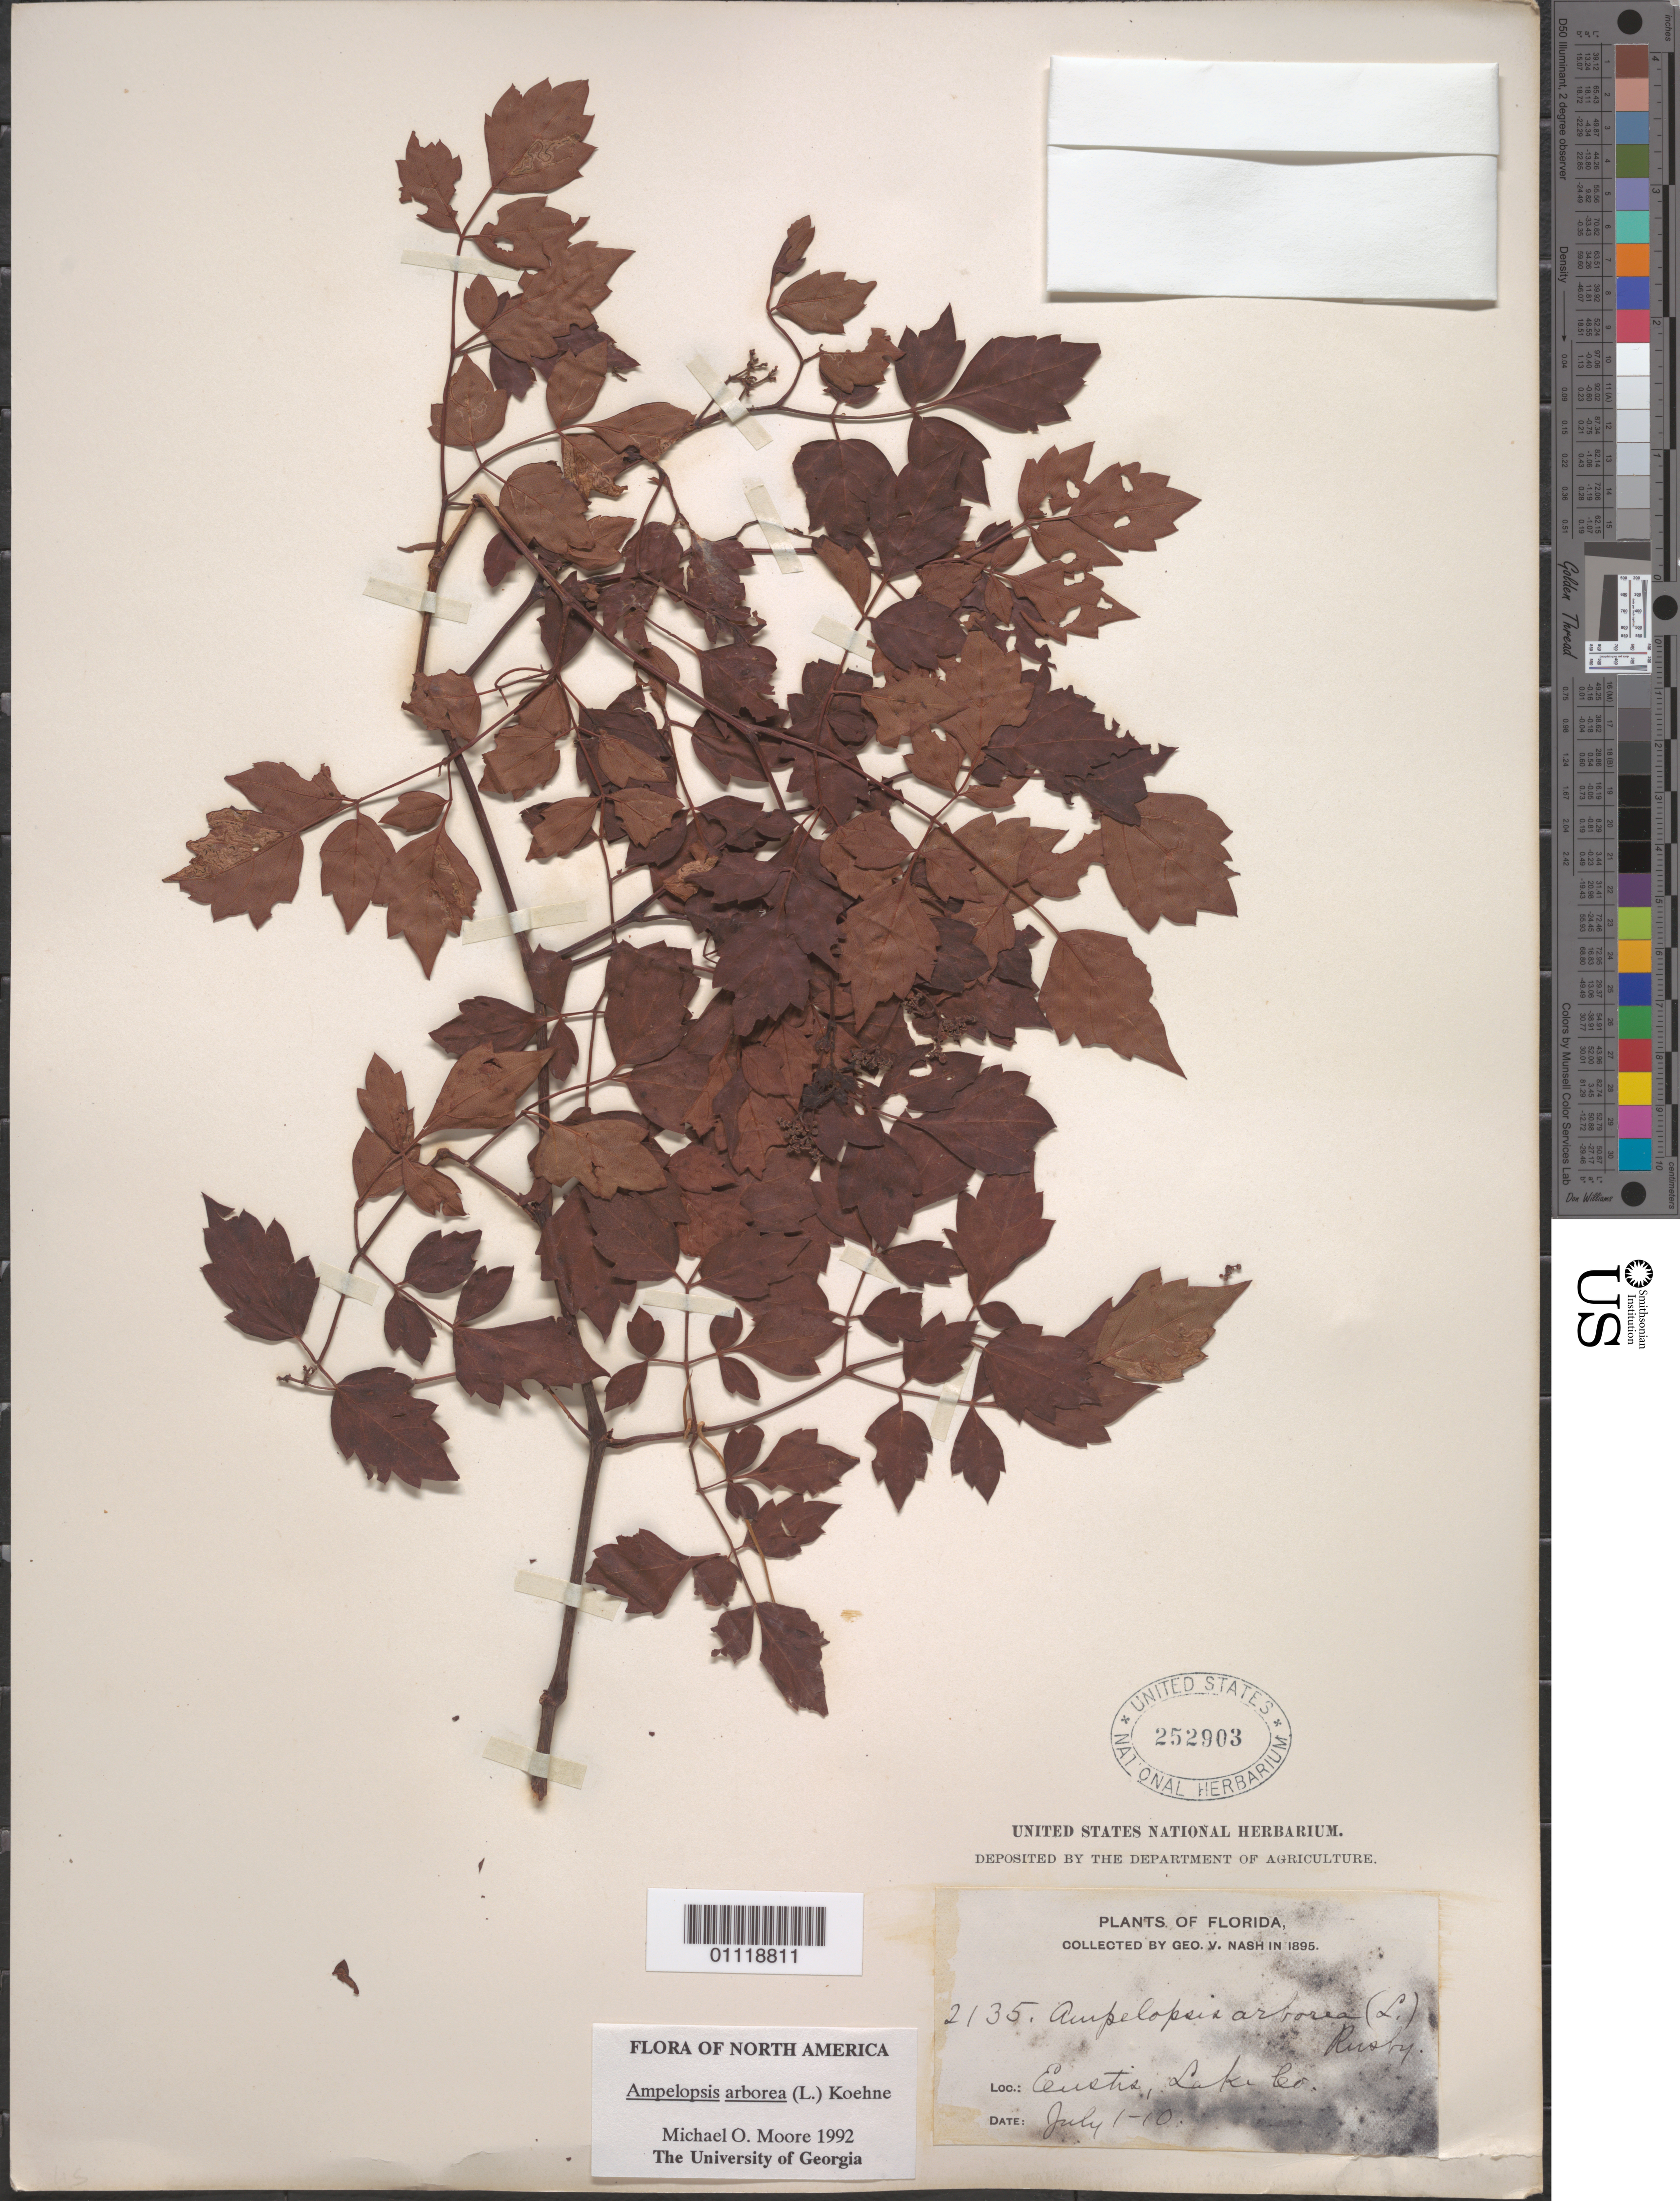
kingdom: Plantae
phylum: Tracheophyta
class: Magnoliopsida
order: Vitales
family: Vitaceae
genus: Ampelopsis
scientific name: Ampelopsis arborea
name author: (L.) Koehne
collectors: G. V. Nash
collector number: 2135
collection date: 1895-07-01/1895-07-10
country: United States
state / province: Florida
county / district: Lake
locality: Eustis.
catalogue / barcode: US 252903